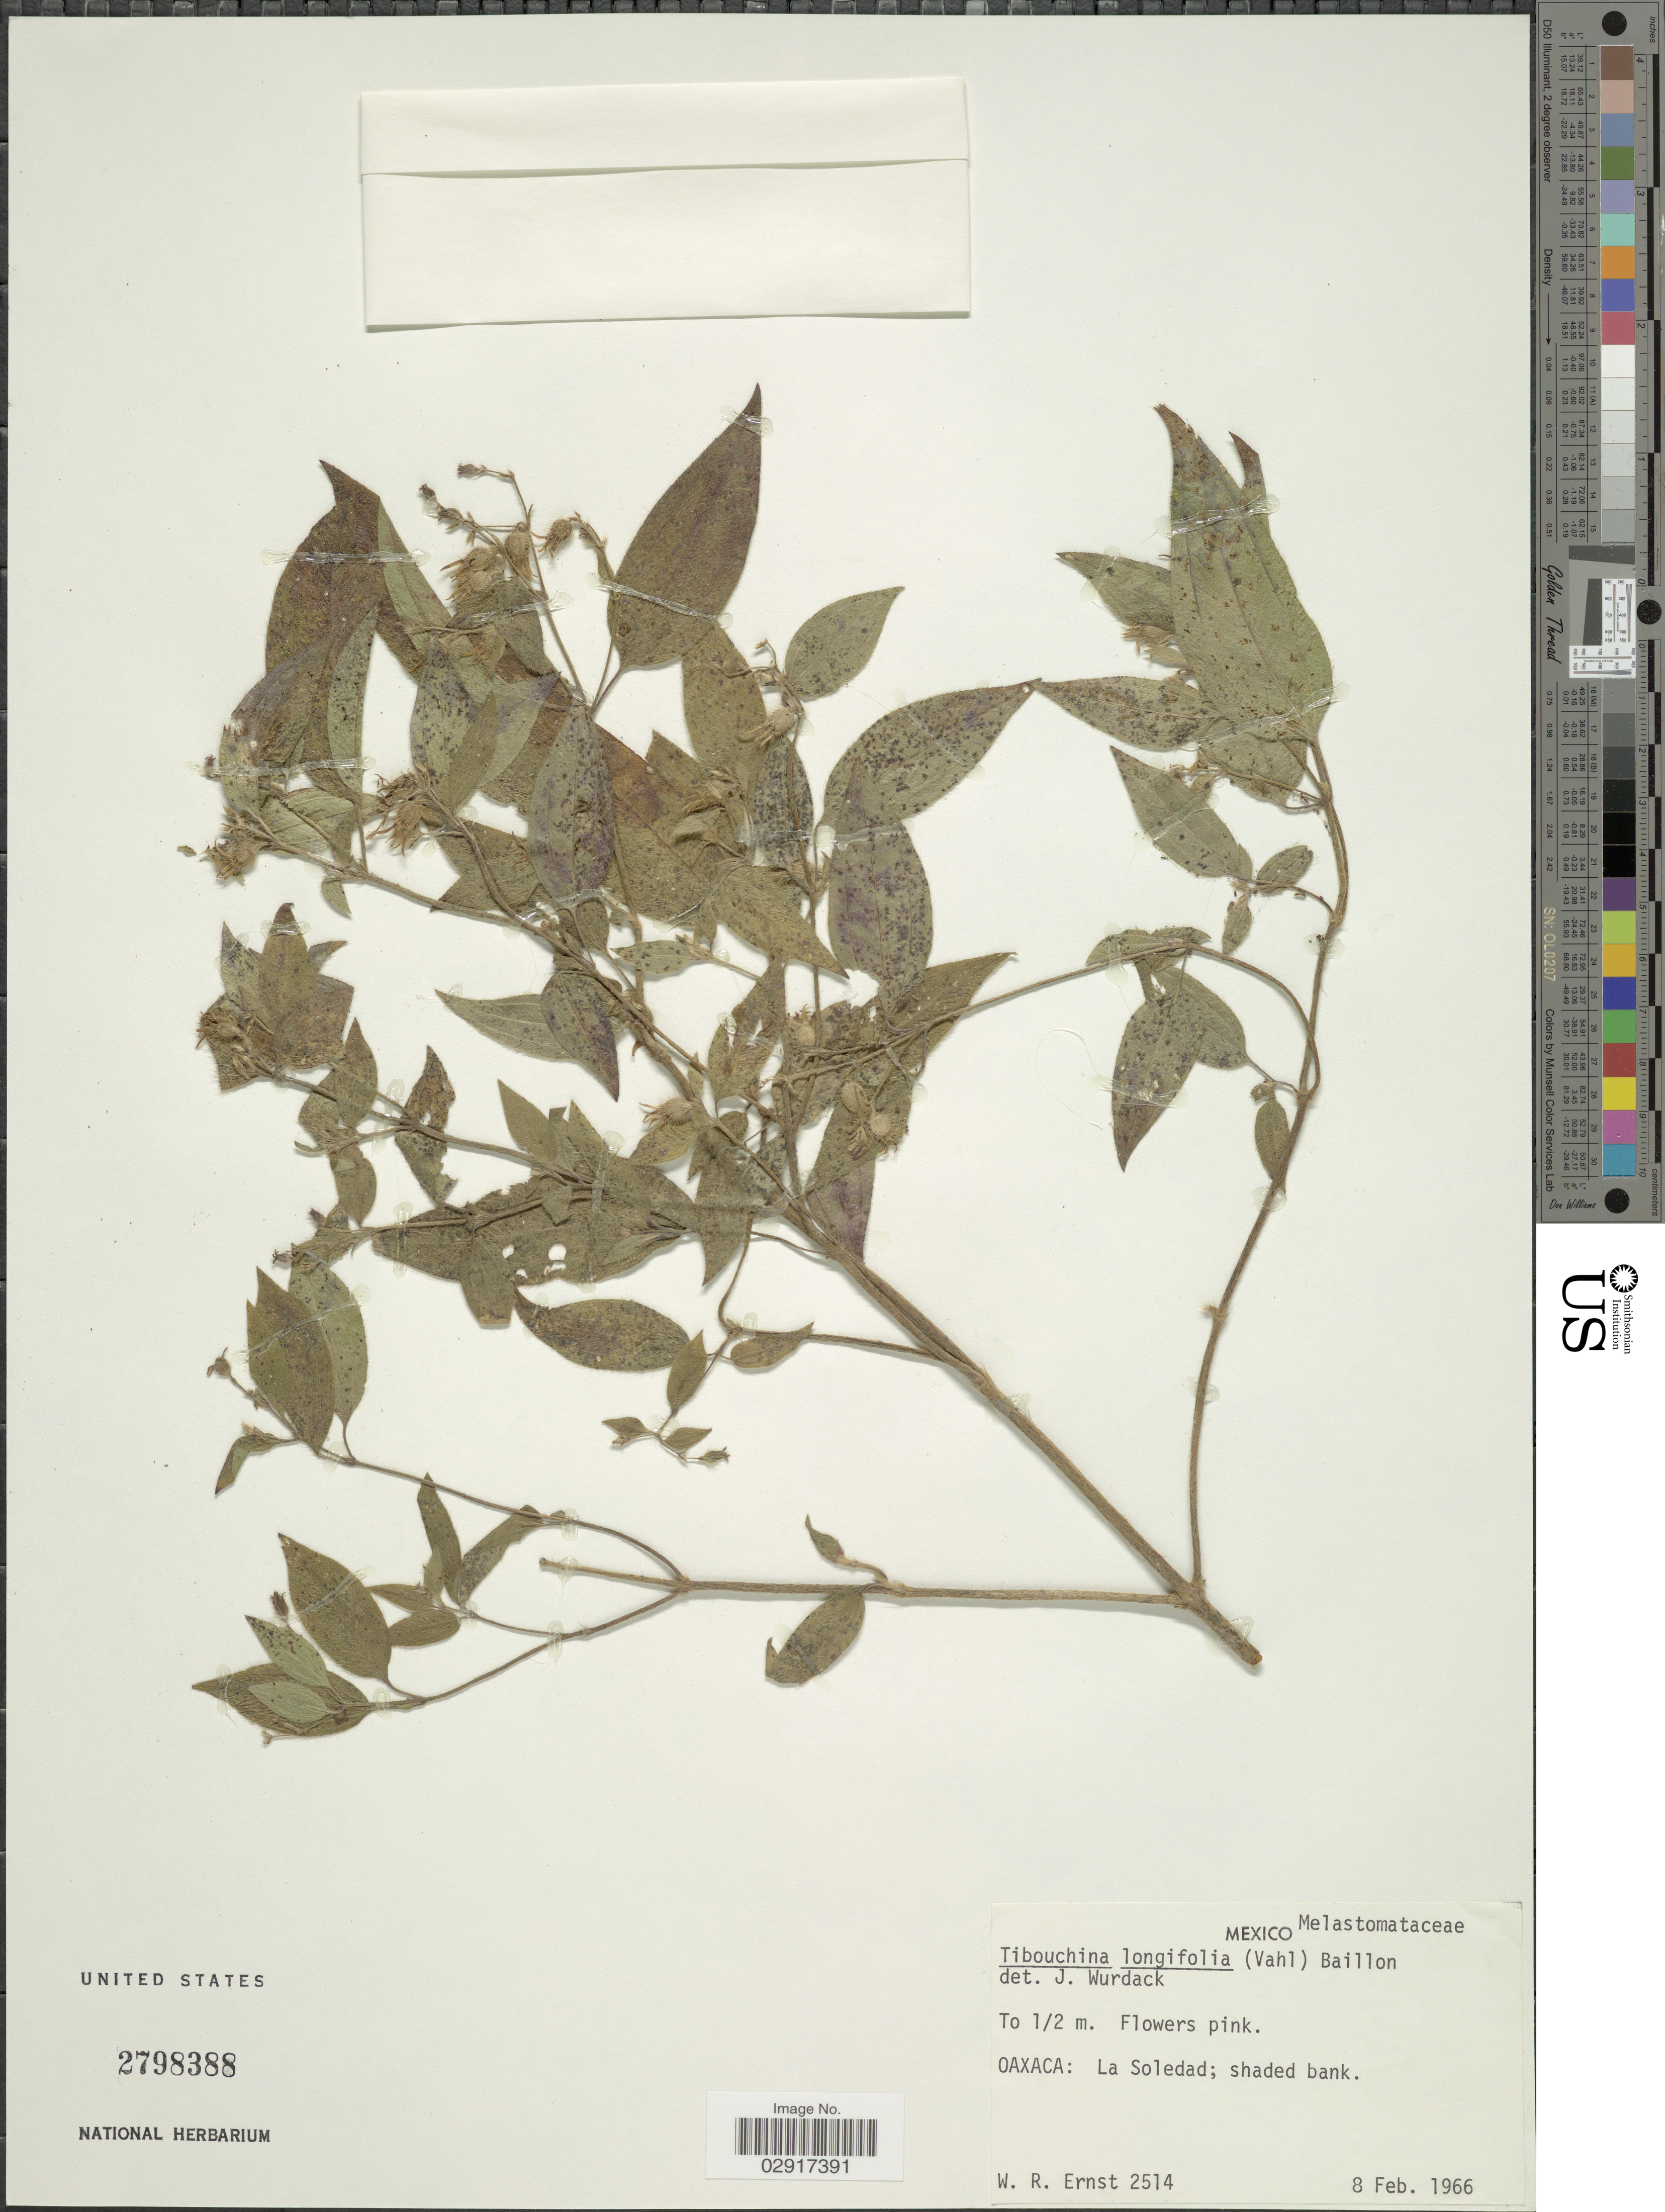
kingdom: Plantae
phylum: Tracheophyta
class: Magnoliopsida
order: Myrtales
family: Melastomataceae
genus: Chaetogastra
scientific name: Chaetogastra longifolia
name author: (Vahl) DC.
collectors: W. R. Ernst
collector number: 2514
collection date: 1966-02-08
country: Mexico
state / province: Oaxaca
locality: La Soledad; shaded bank.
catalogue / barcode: US 2798388